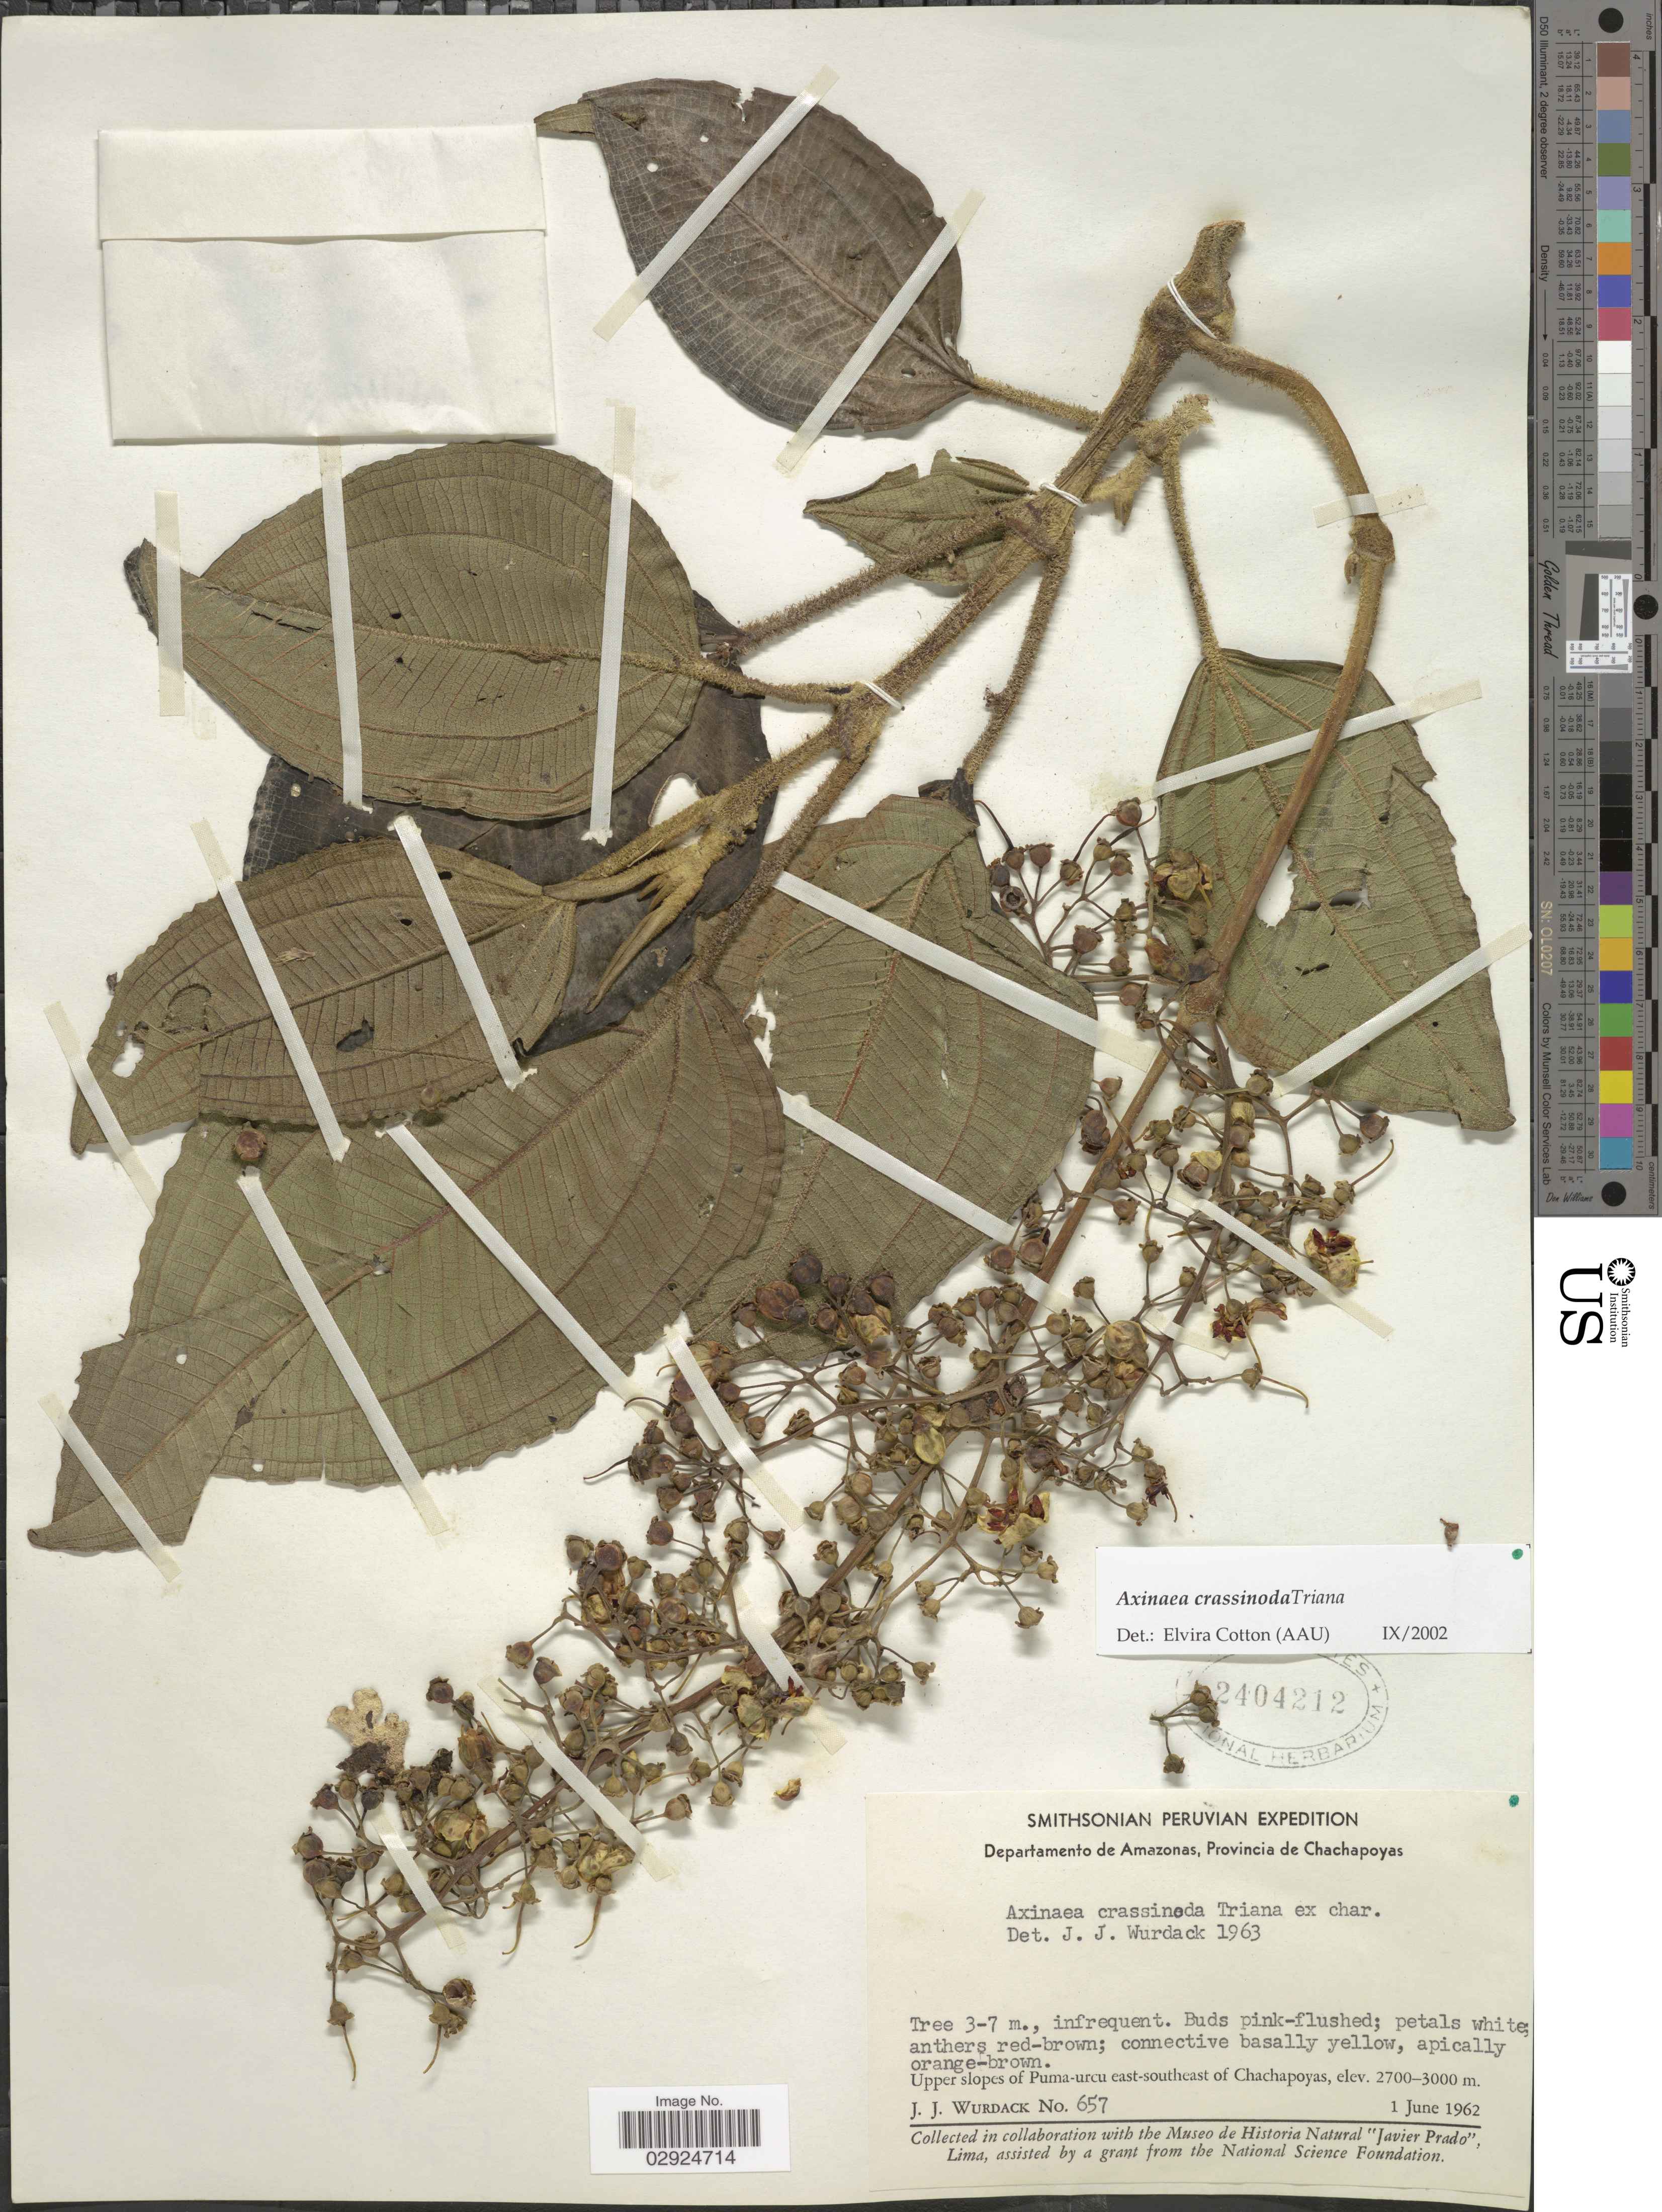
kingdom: Plantae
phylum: Tracheophyta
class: Magnoliopsida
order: Myrtales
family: Melastomataceae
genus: Axinaea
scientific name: Axinaea crassinoda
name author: Triana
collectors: J. J. Wurdack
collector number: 657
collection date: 1962-06-01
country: Peru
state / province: Amazonas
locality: Departamento de Amazonas, Provincia de Chachapoyas. Upper slopes of Puma-urcu east-southeast of Chachapoyas.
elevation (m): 2700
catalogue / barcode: US 2404212